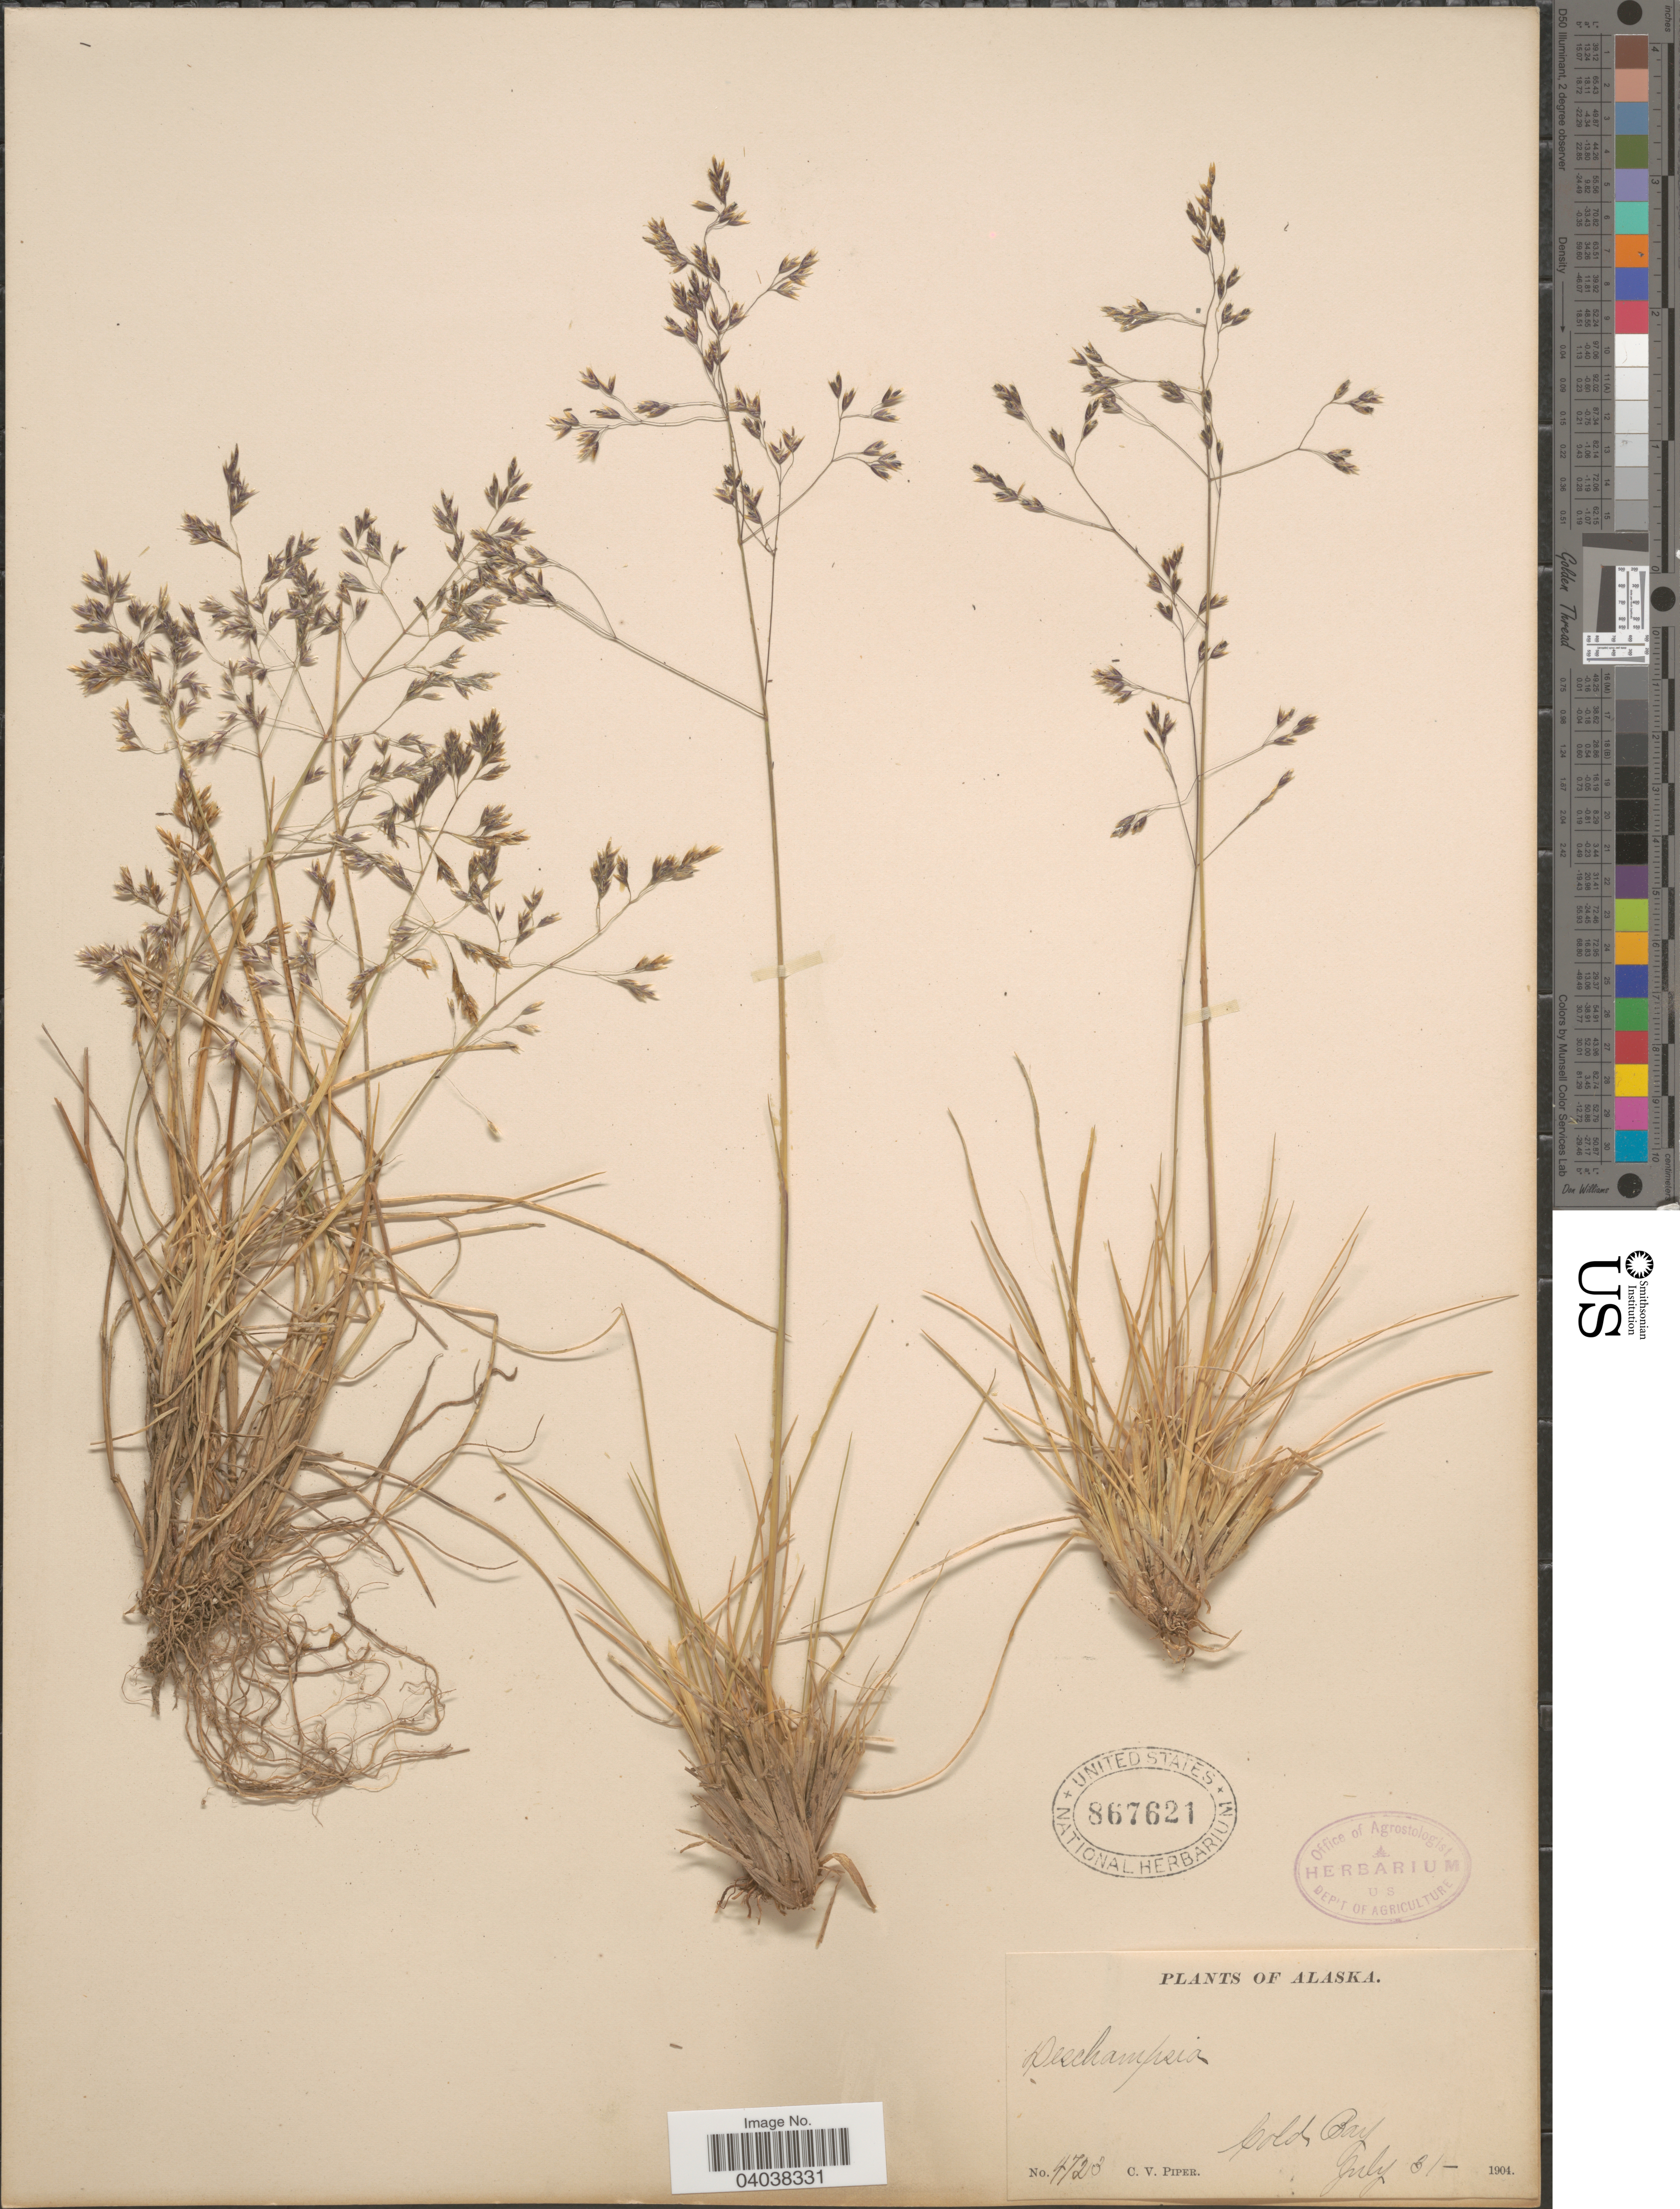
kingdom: Plantae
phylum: Tracheophyta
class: Liliopsida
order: Poales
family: Poaceae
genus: Deschampsia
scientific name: Deschampsia cespitosa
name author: (L.) P. Beauv.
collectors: C. V. Piper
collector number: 4723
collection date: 1904-07-31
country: United States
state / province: Alaska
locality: Cold Bay.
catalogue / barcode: US 867621